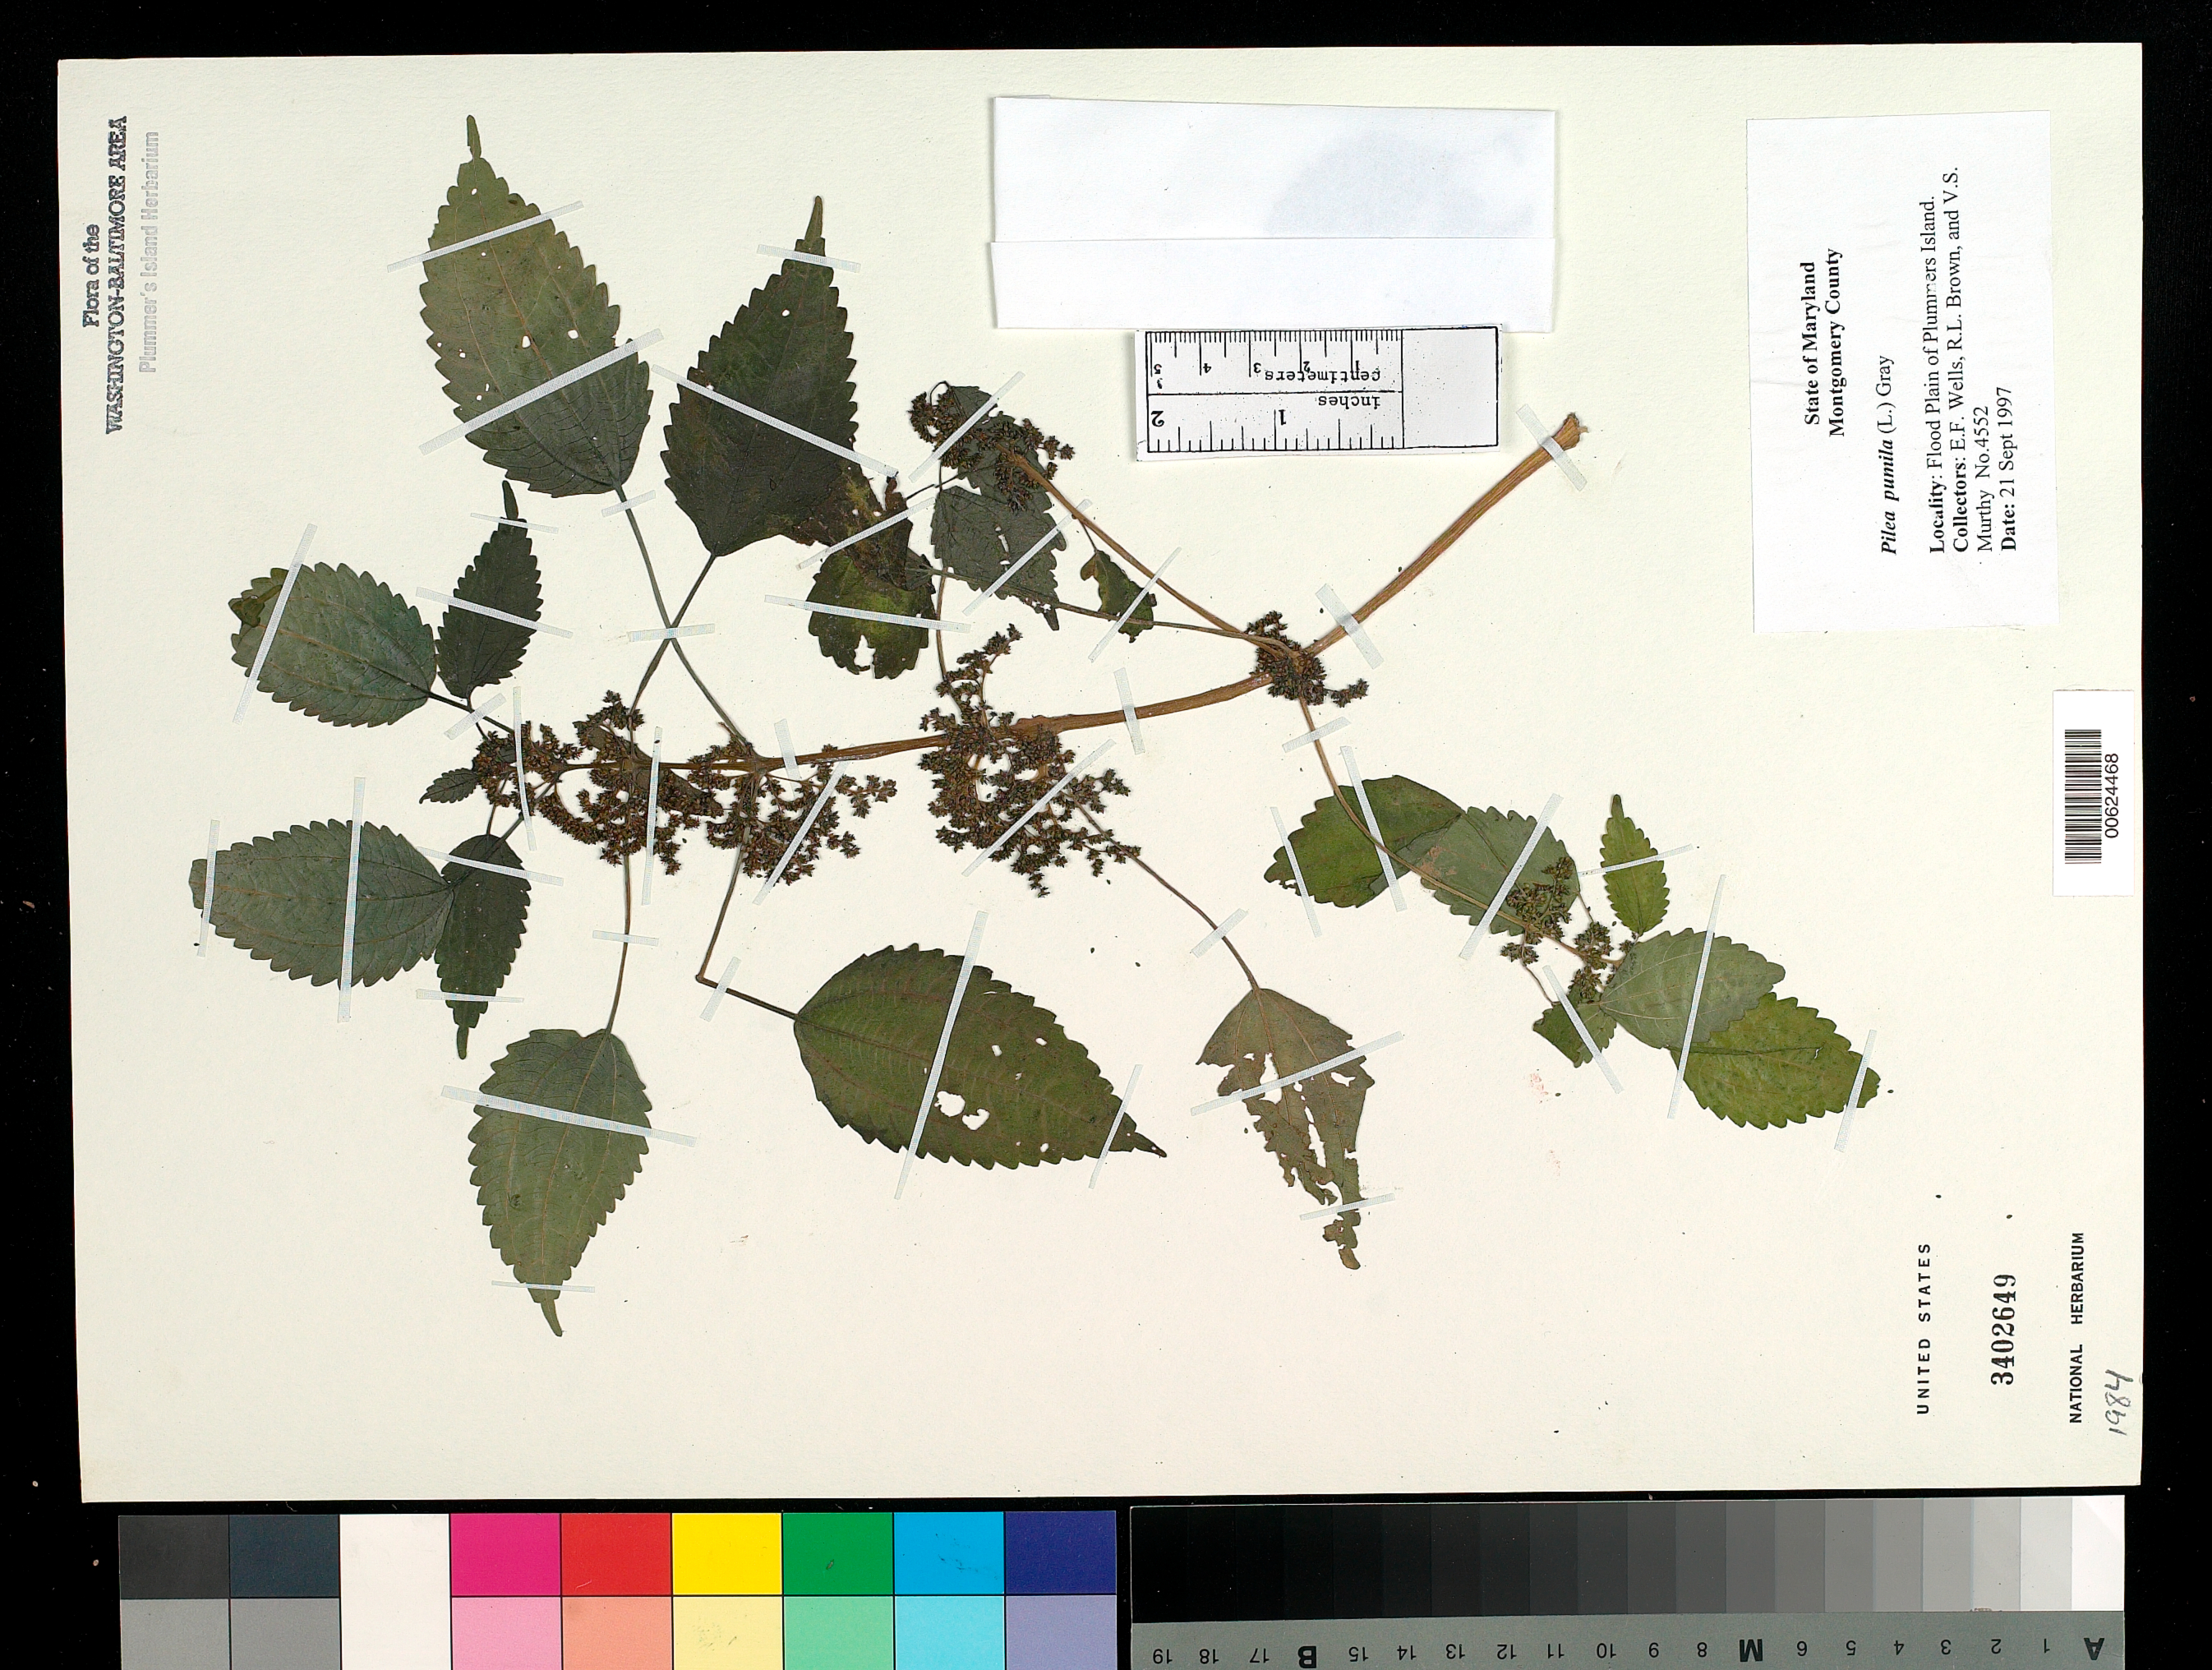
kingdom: Plantae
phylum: Tracheophyta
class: Magnoliopsida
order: Rosales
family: Urticaceae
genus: Pilea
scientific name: Pilea pumila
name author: (L.) A. Gray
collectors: E. F. Wells, R. L. Brown & V. S. Murthy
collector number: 4552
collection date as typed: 21 Sep 1997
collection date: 1997-09-21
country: United States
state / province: Maryland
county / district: Montgomery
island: Plummers Island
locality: Flood plain of Plummers Island Plummers Island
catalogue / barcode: US 3402649